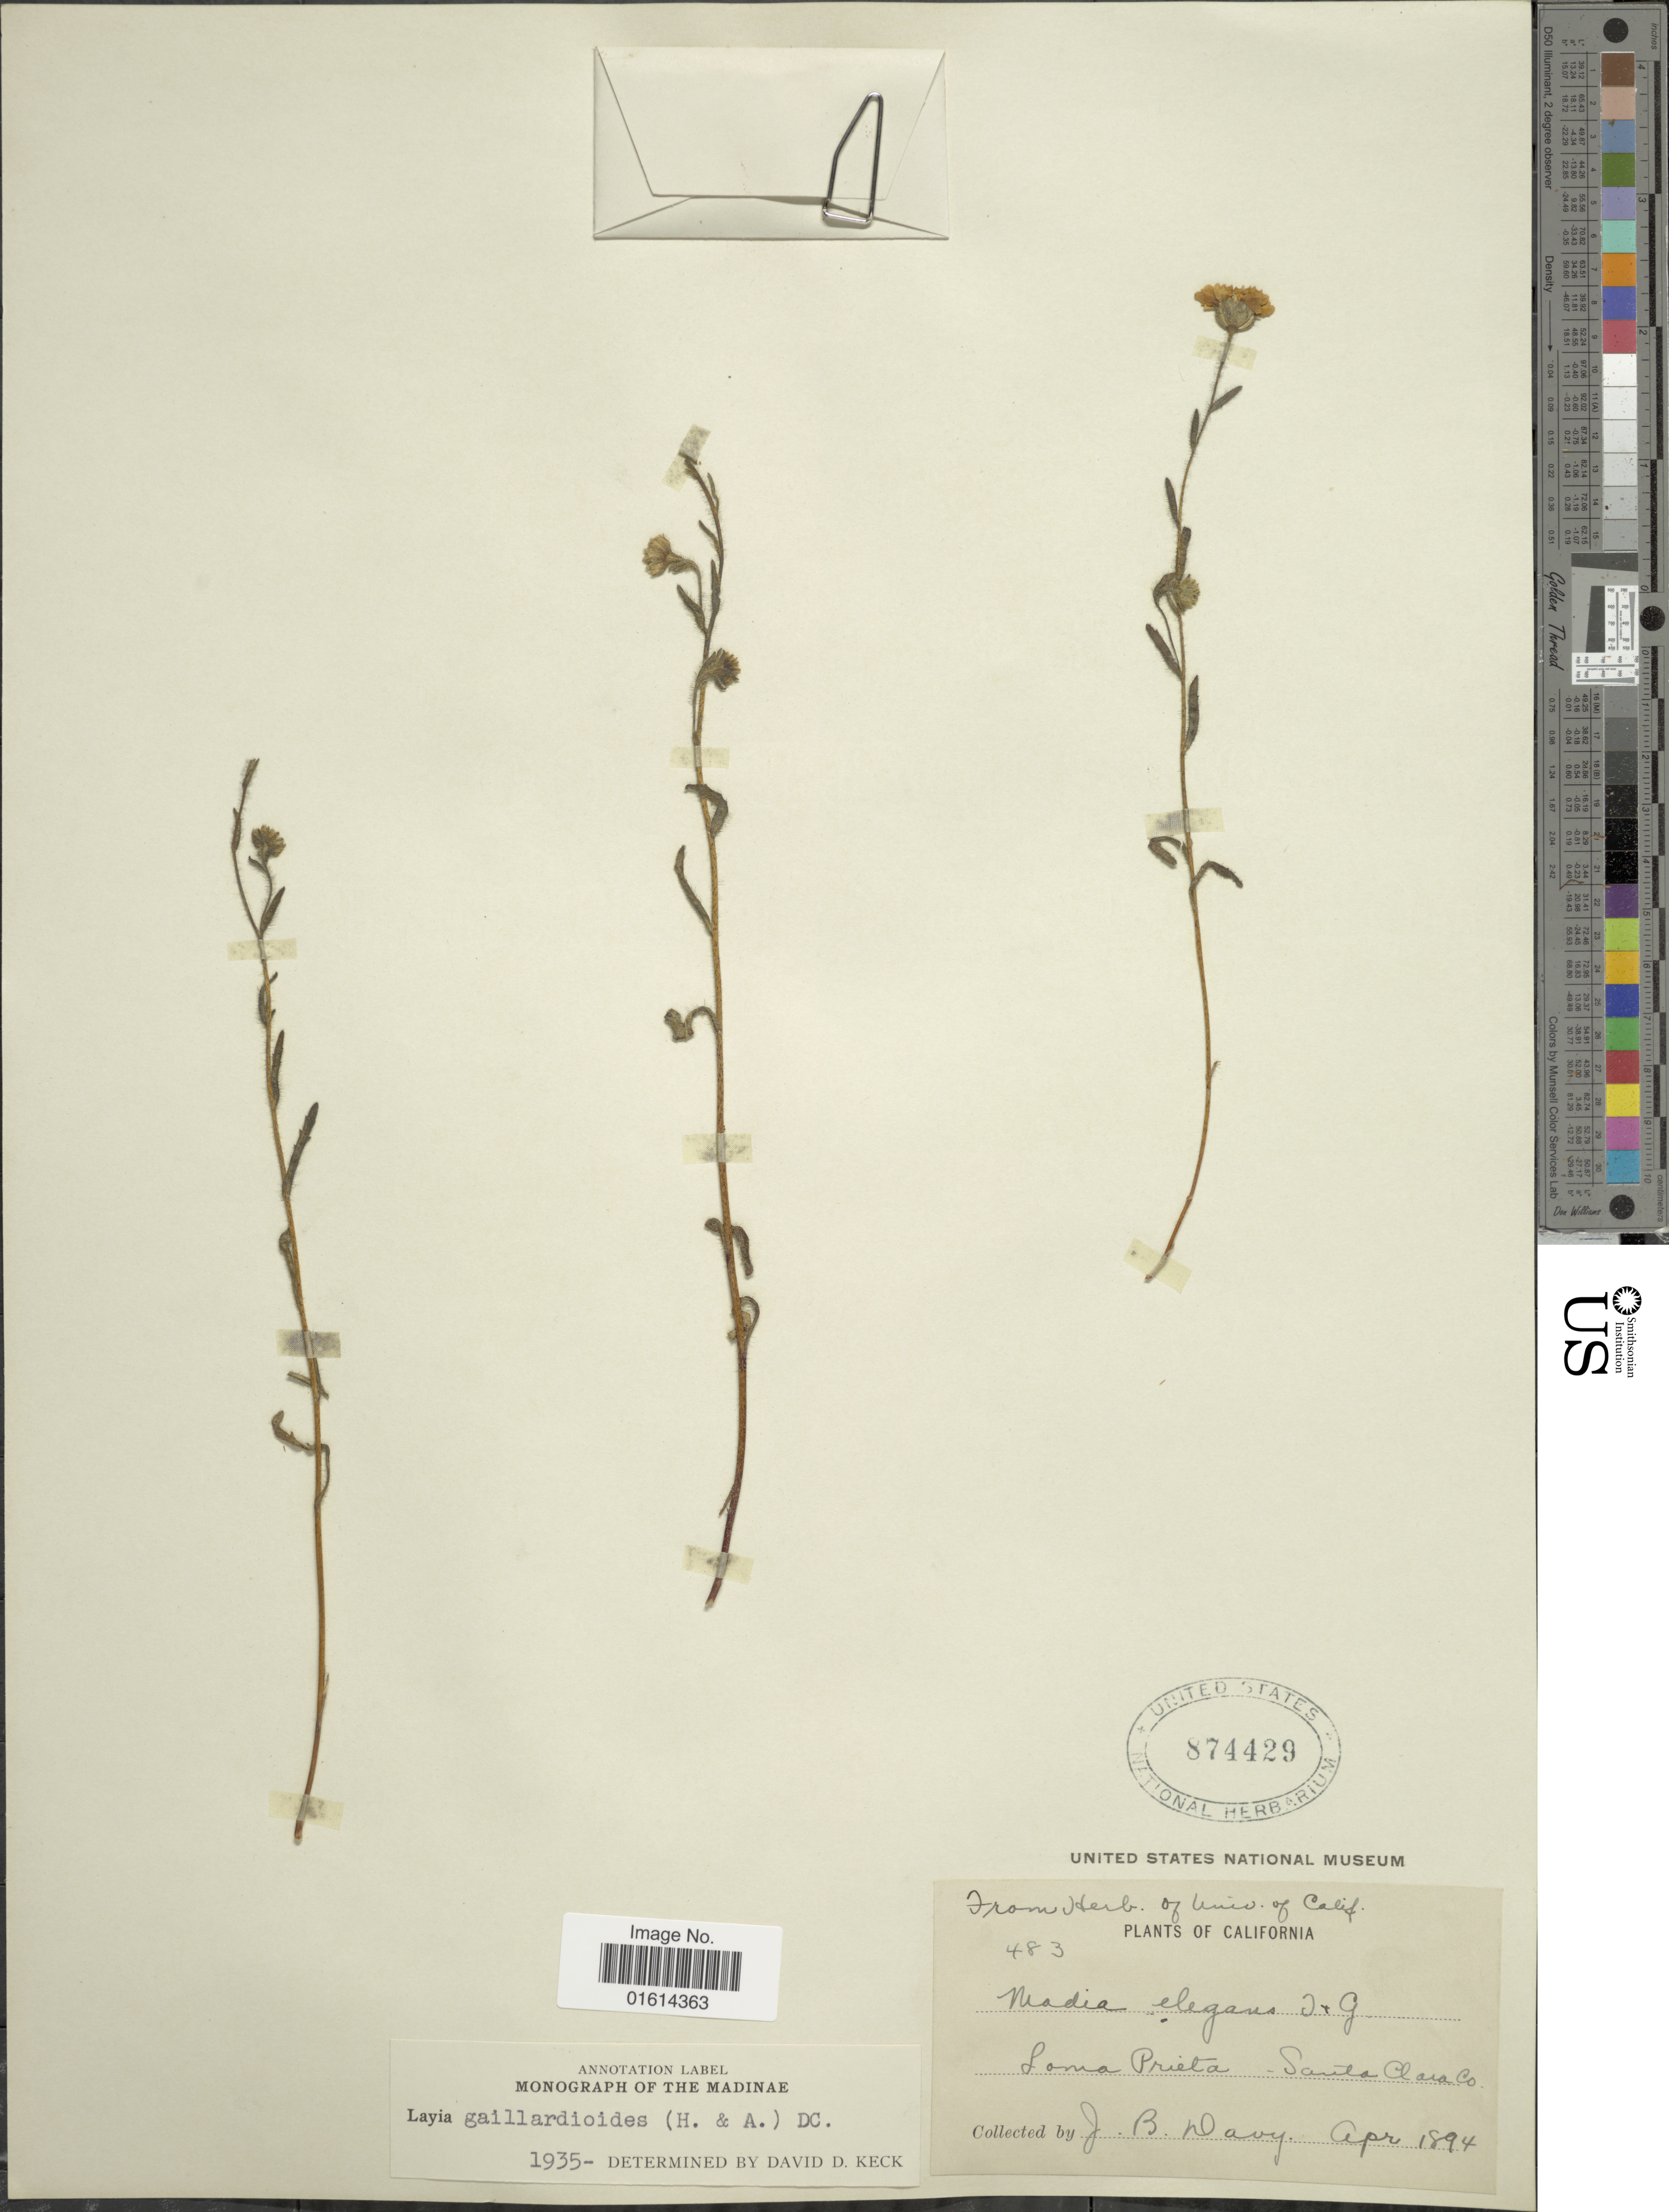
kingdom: Plantae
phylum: Tracheophyta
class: Magnoliopsida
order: Asterales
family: Asteraceae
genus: Layia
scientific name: Layia gaillardioides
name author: (Hook. & Arn.) DC.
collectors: J. Burtt Davy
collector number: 483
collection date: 1894-04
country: United States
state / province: California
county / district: Santa Clara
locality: Loma Prieta, Santa Clara Co.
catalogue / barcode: US 874429